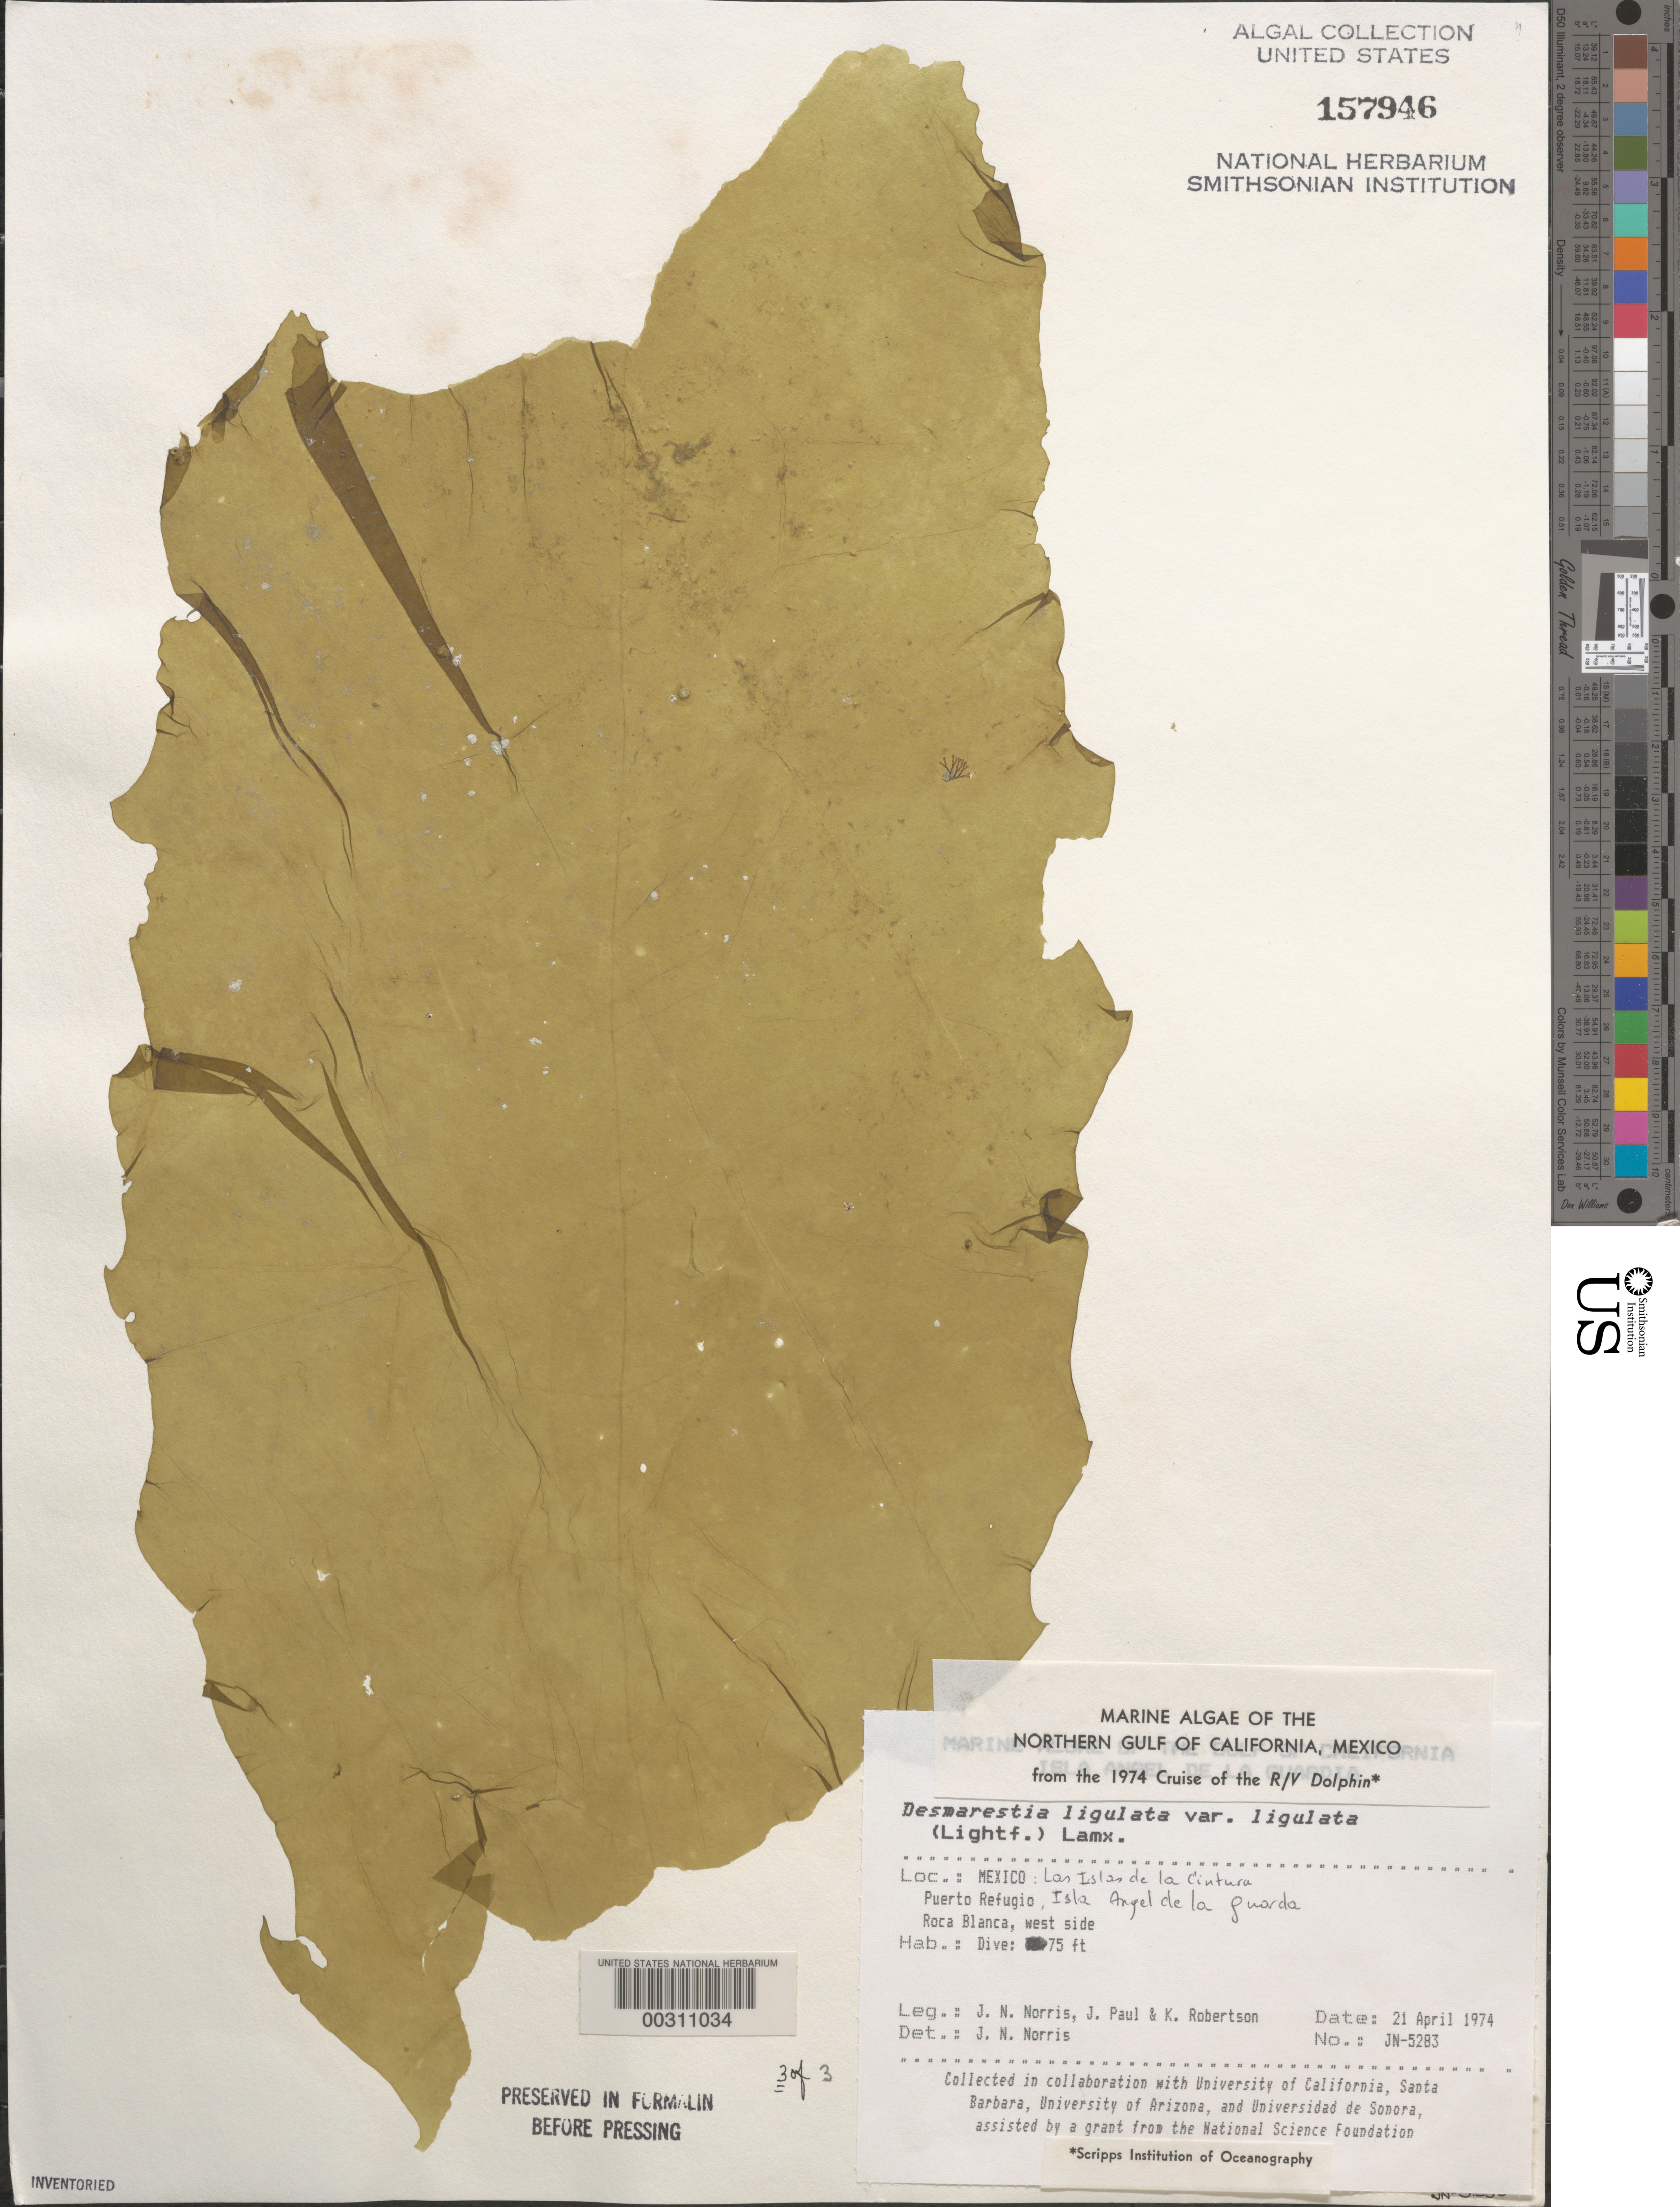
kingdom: Chromista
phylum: Ochrophyta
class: Phaeophyceae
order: Desmarestiales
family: Desmarestiaceae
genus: Desmarestia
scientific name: Desmarestia ligulata var. ligulata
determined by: Norris, James N.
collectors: J. N. Norris, J. Paul & K. Robertson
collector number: JN-5283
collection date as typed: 21 Apr 1974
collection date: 1974-04-21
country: Mexico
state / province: Baja California Norte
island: Isla Angel de la Guarda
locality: Puerto Refugio, Roca Blanca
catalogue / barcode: US 157946